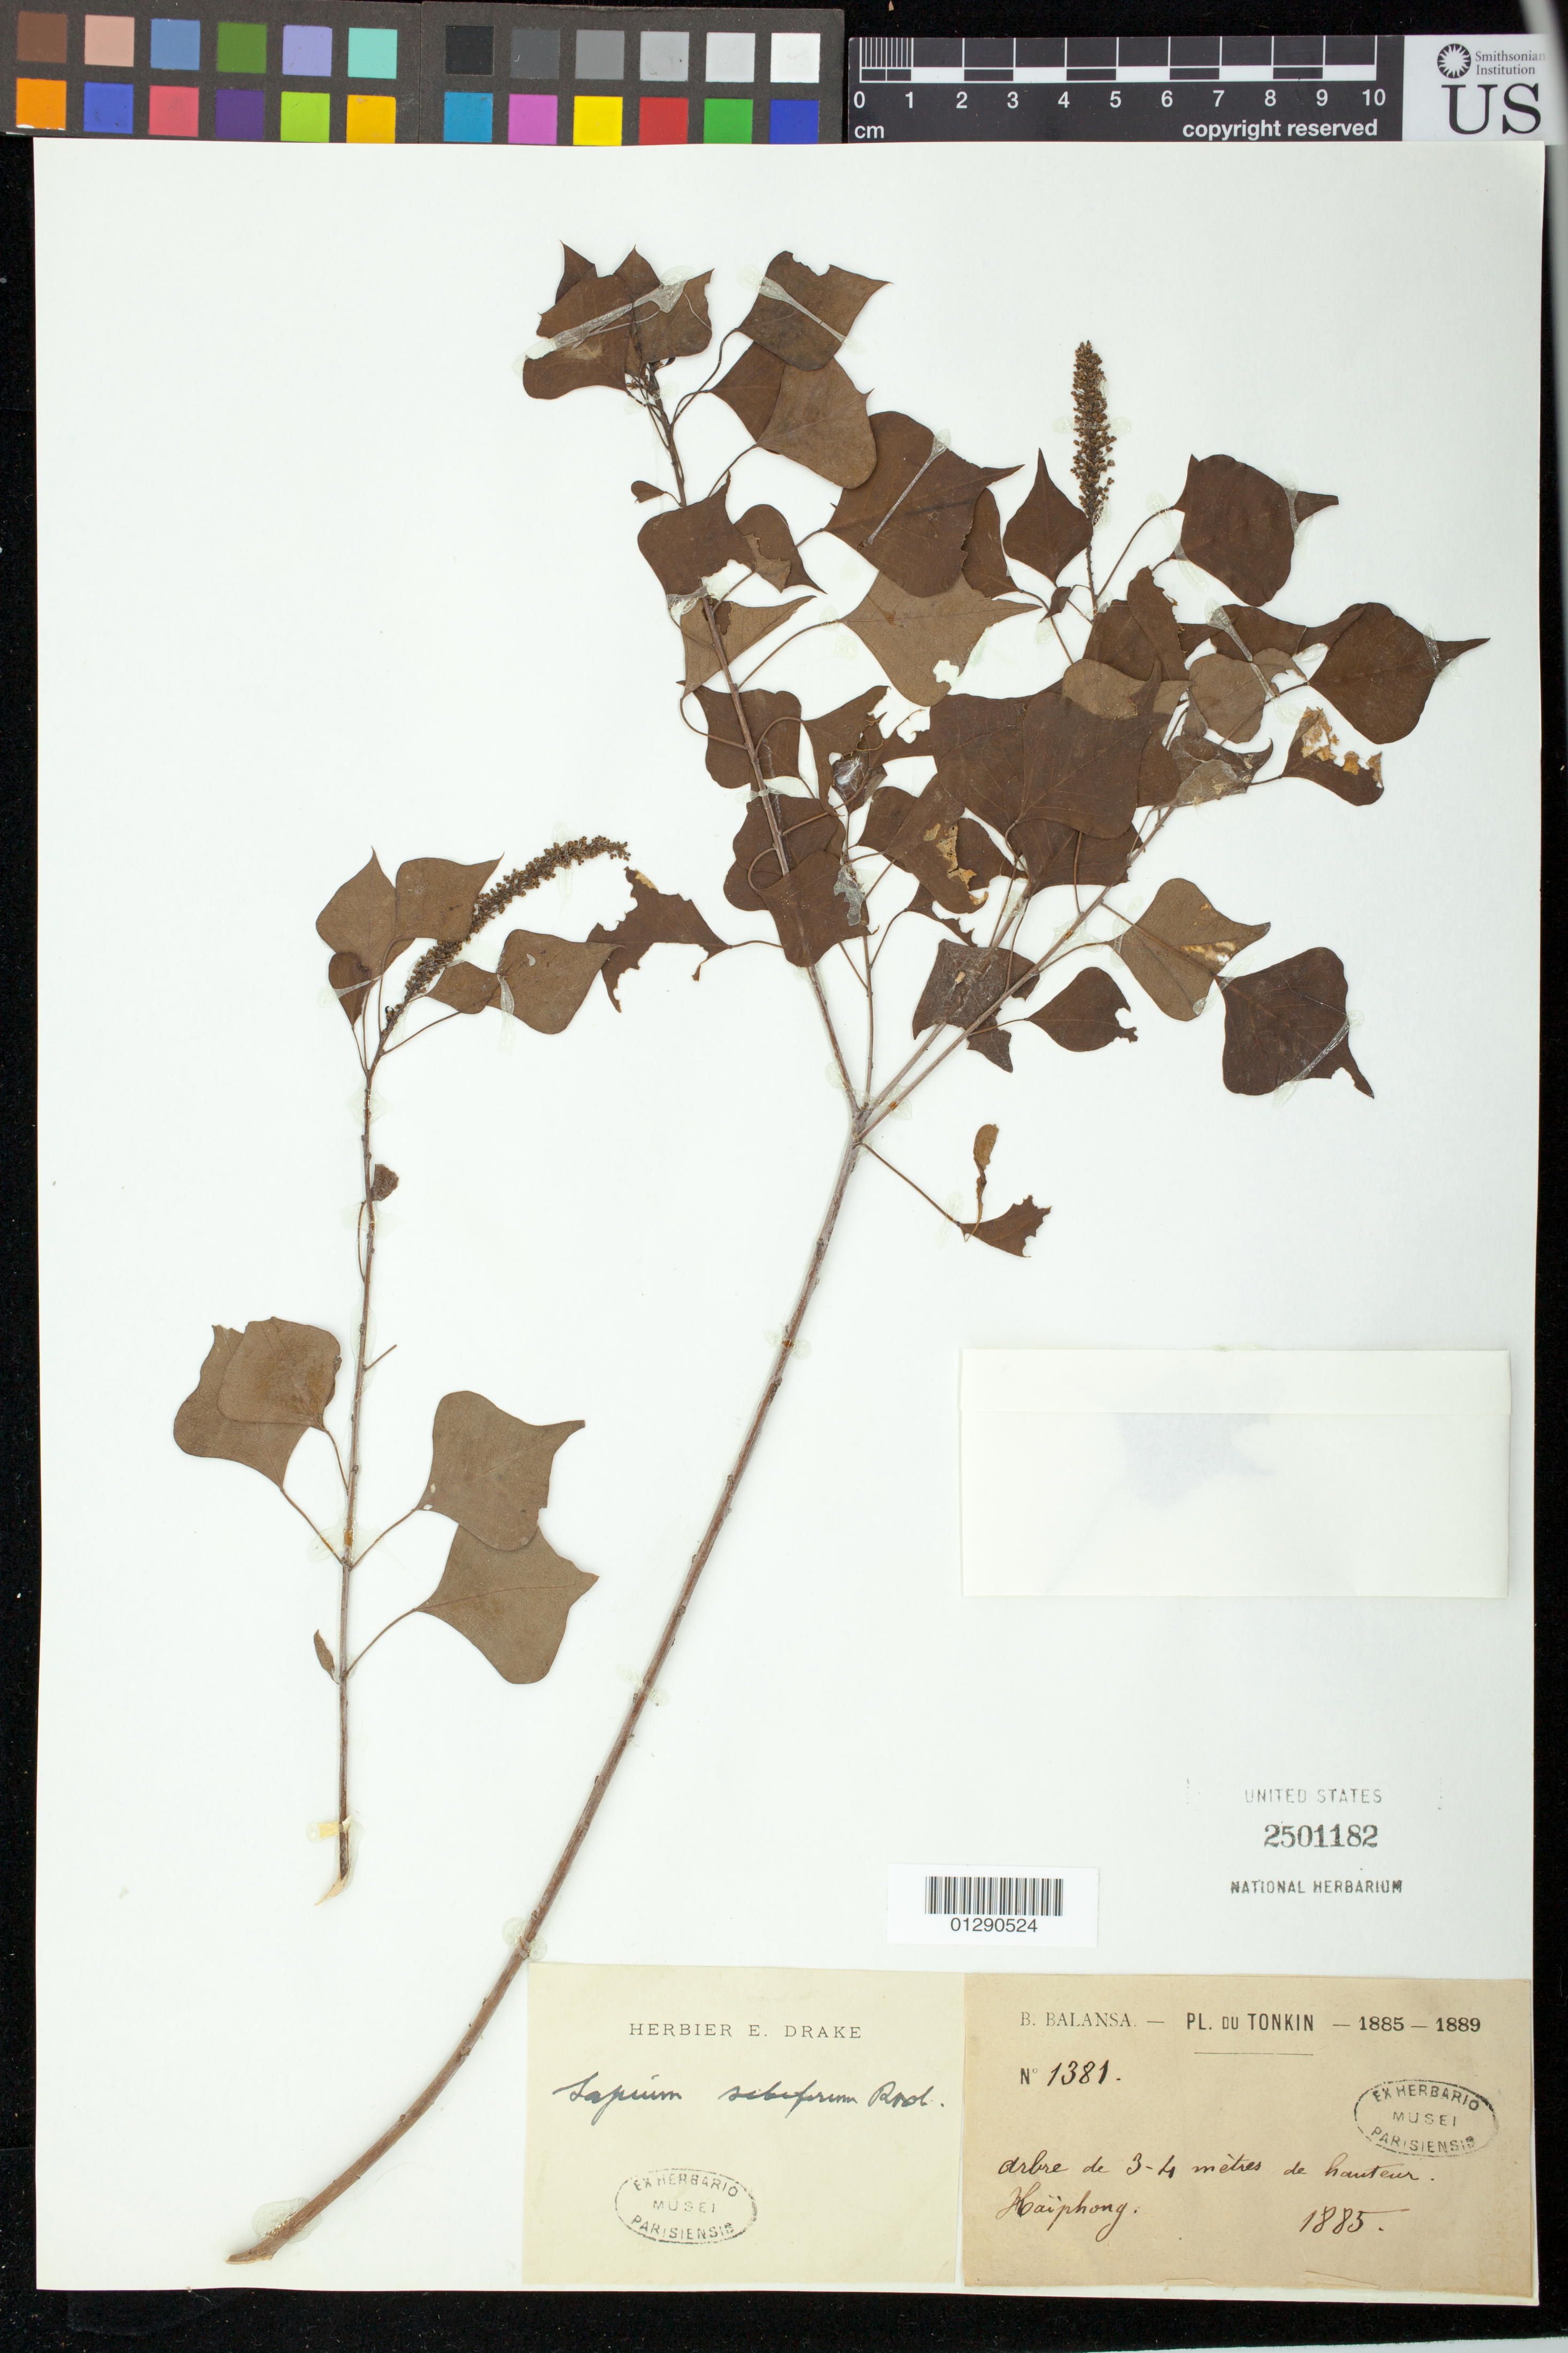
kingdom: Plantae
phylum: Tracheophyta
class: Magnoliopsida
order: Malpighiales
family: Euphorbiaceae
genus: Sapium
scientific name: Sapium sebiferum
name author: (L.) Roxb.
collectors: B. Balansa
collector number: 1381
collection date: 1885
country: Vietnam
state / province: Hai Phong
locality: Haiphong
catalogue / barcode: US 2501182